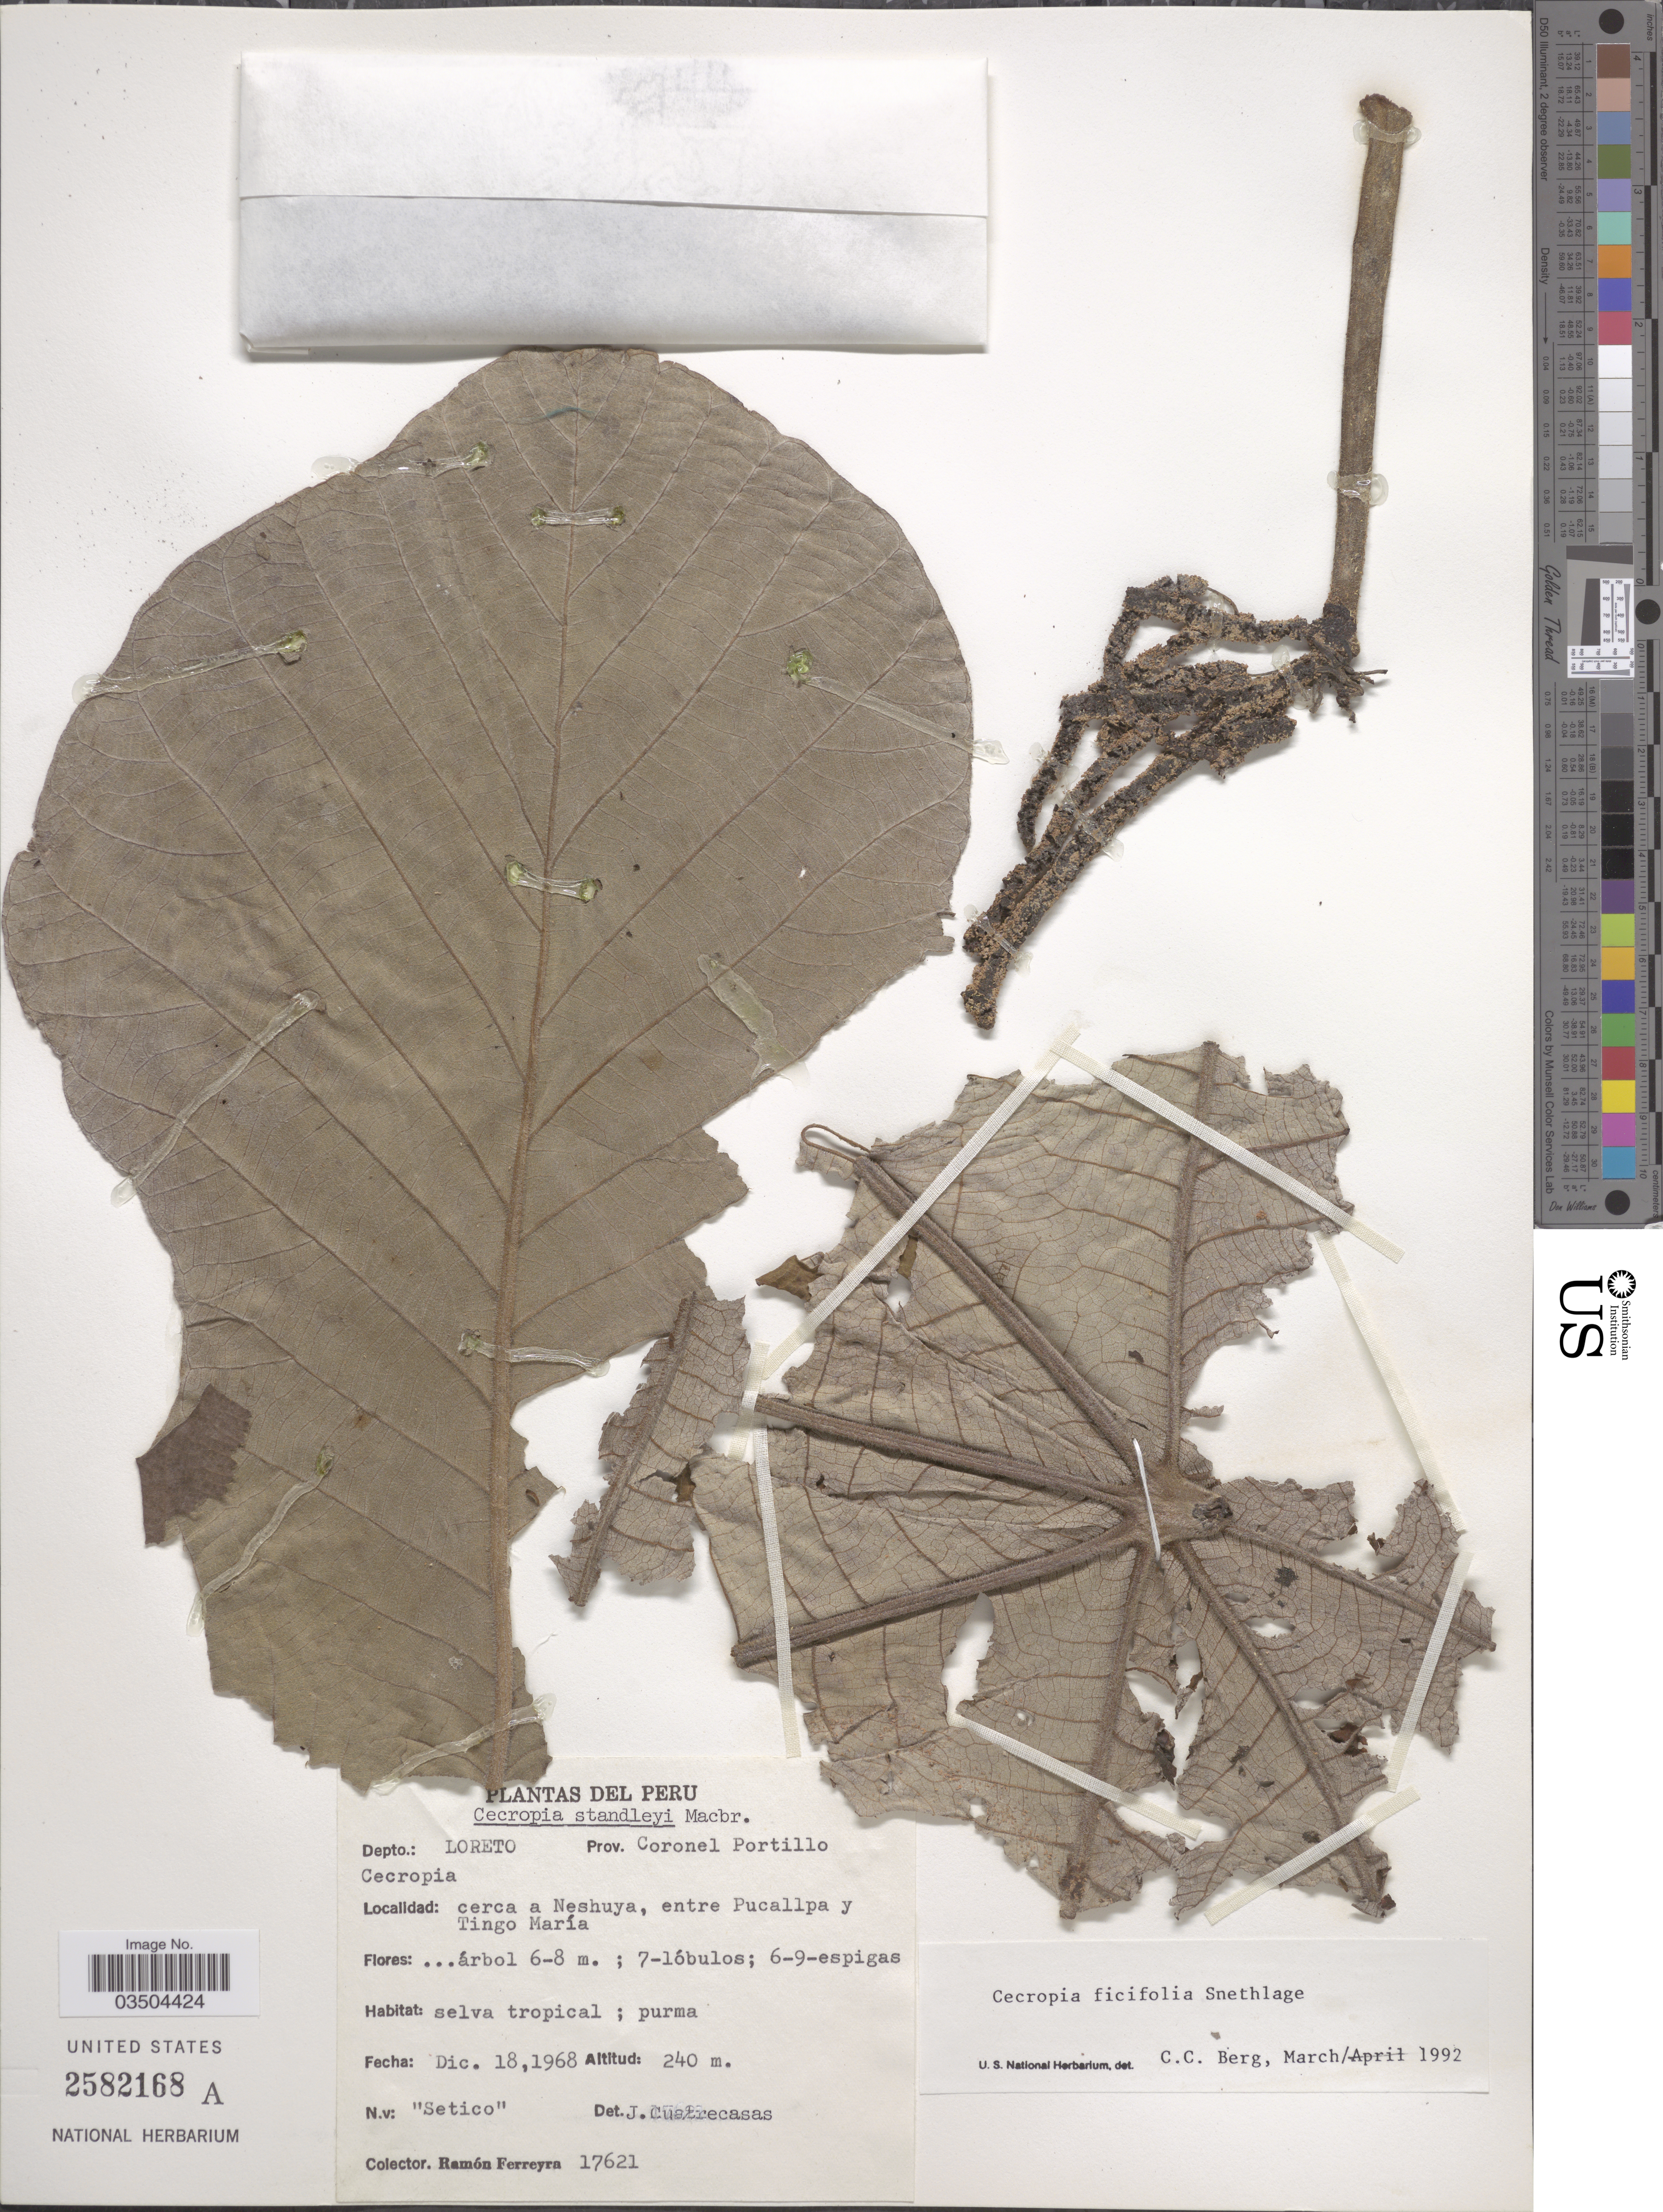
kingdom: Plantae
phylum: Tracheophyta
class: Magnoliopsida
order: Rosales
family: Urticaceae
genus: Cecropia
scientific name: Cecropia ficifolia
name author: Snethlage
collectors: R. A. Ferreyra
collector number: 17621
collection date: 1968-12-18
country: Peru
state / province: Loreto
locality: Depto.: Loreto, Prov. Coronel Portillo. Cerca a Neshuya, entre Pucallpa y Tingo María.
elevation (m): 240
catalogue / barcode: US 2582168A